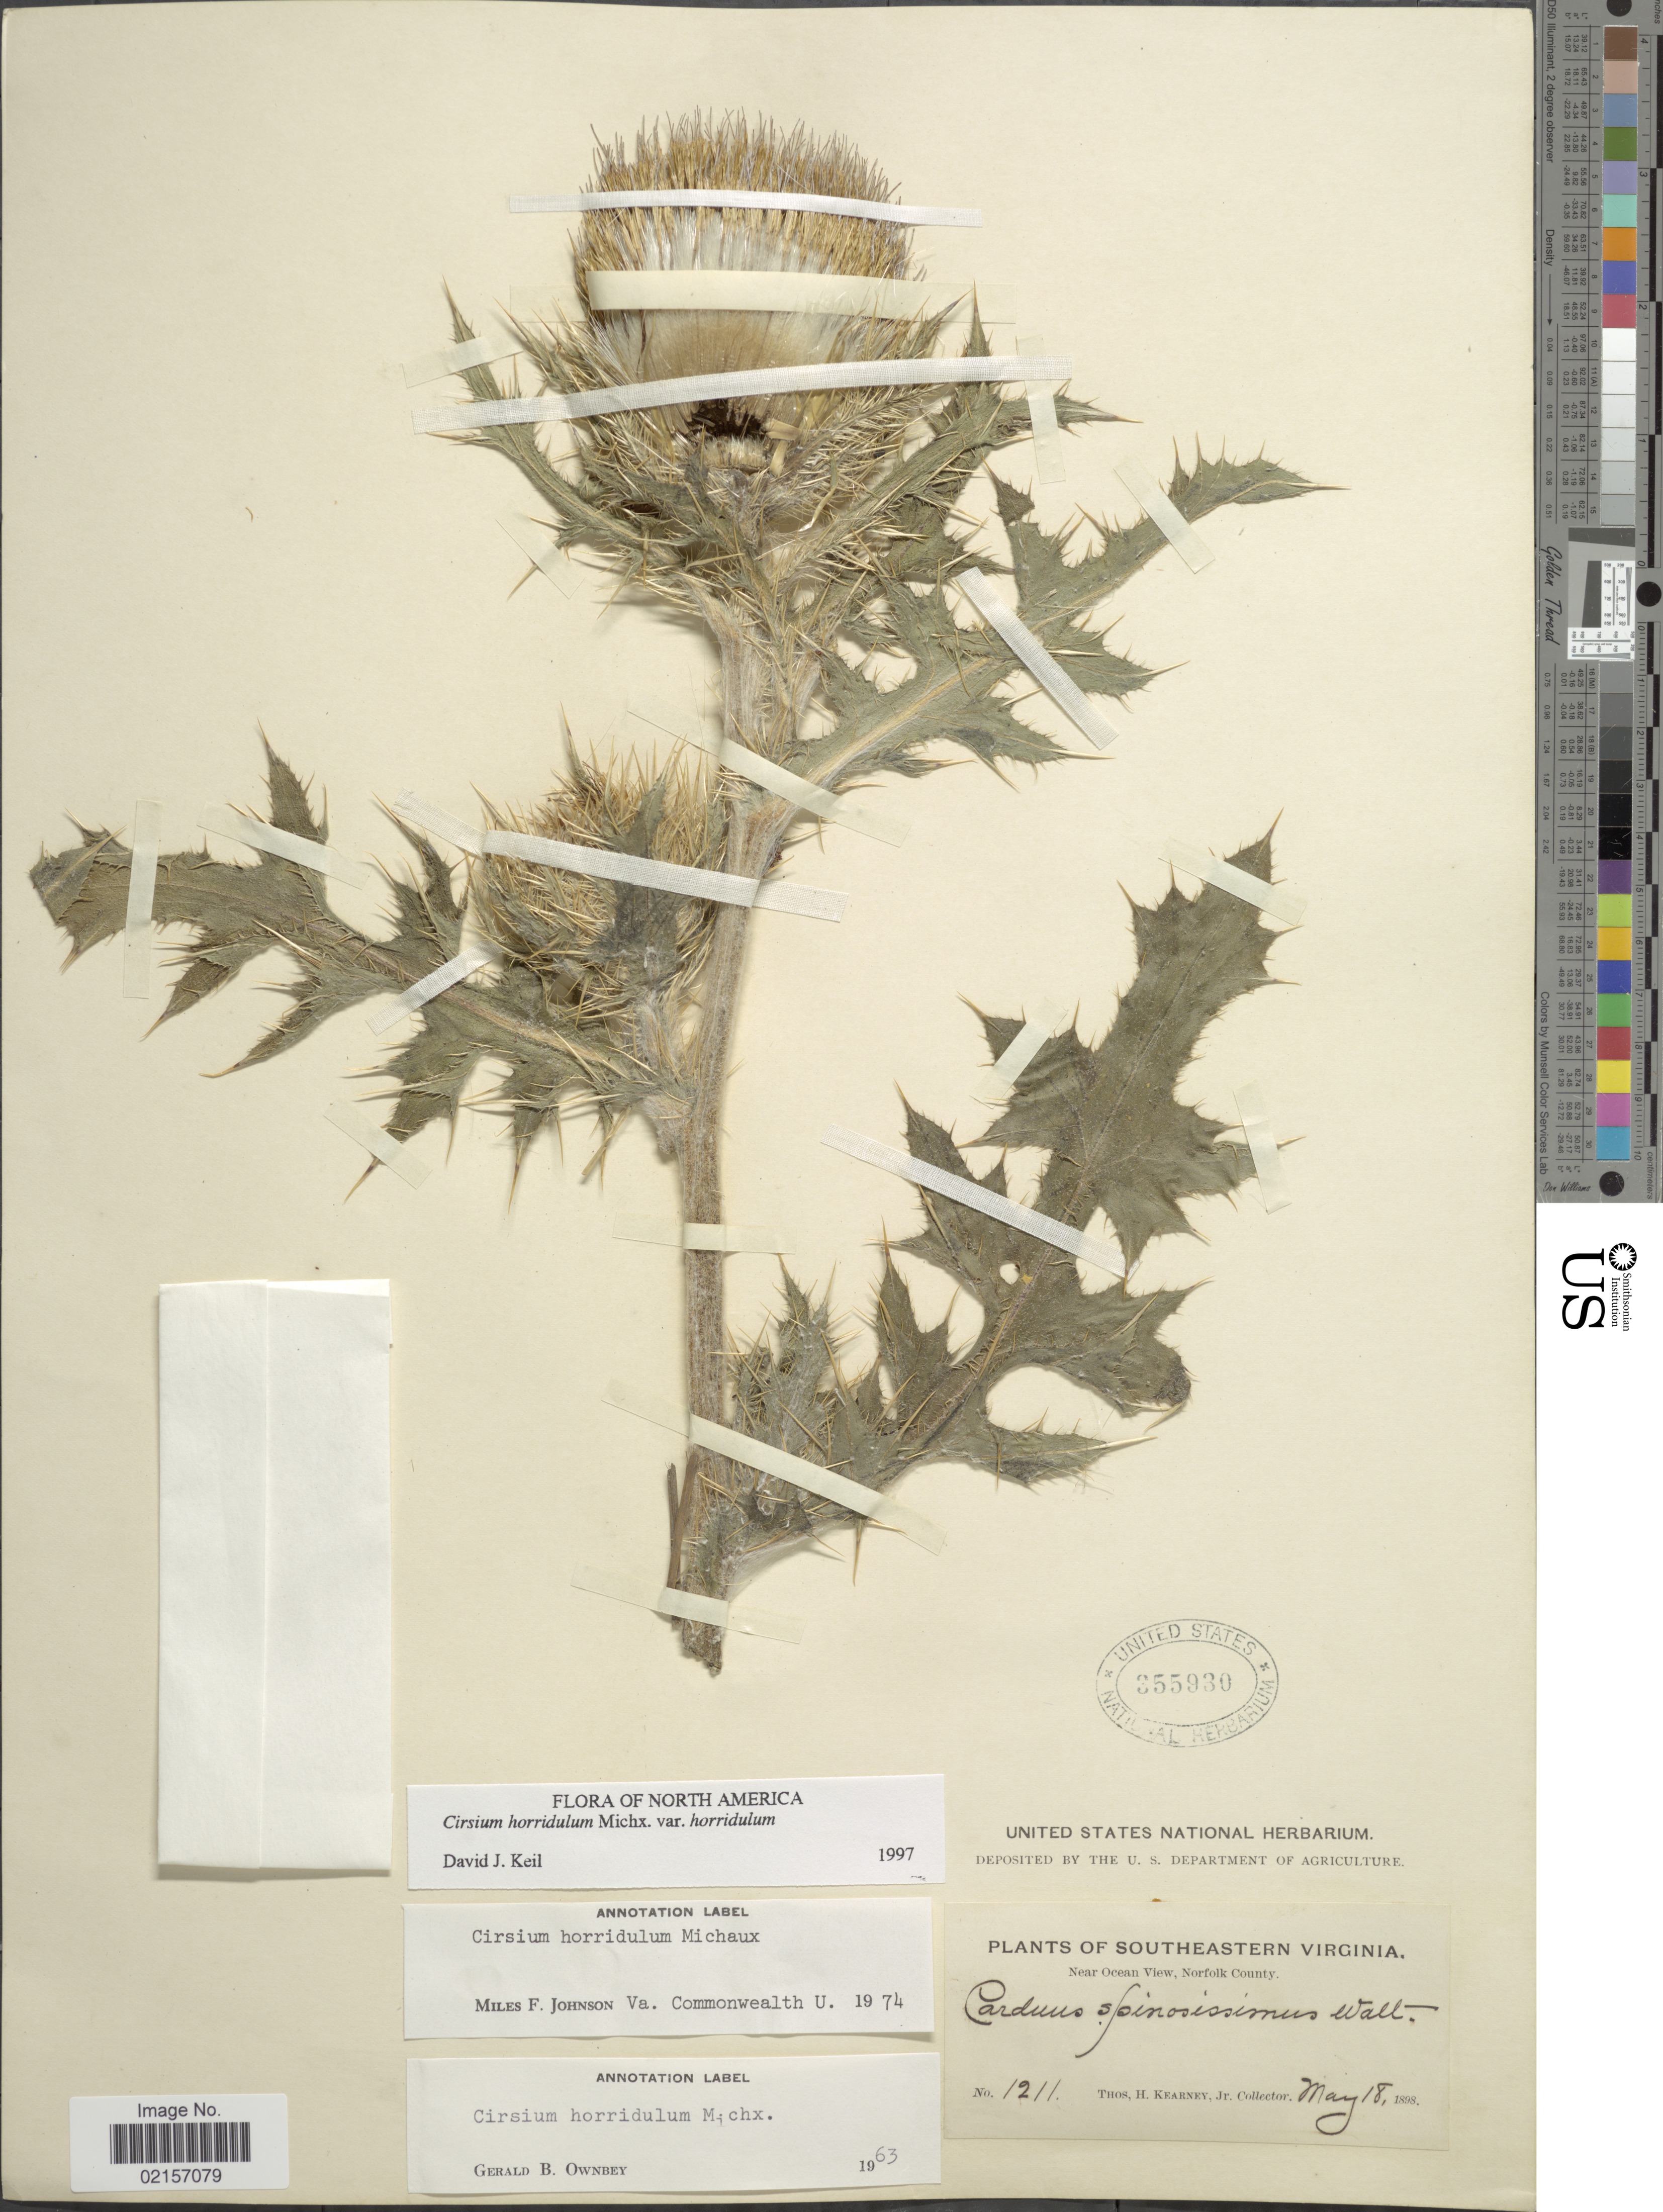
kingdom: Plantae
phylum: Tracheophyta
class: Magnoliopsida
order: Asterales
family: Asteraceae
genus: Cirsium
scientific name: Cirsium horridulum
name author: Michx.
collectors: T. H. Kearney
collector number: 1211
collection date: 1898-05-18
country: United States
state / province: Virginia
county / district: City of Norfolk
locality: Southeastern Virginia, near Ocean View, Norfolk County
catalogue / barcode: US 355930